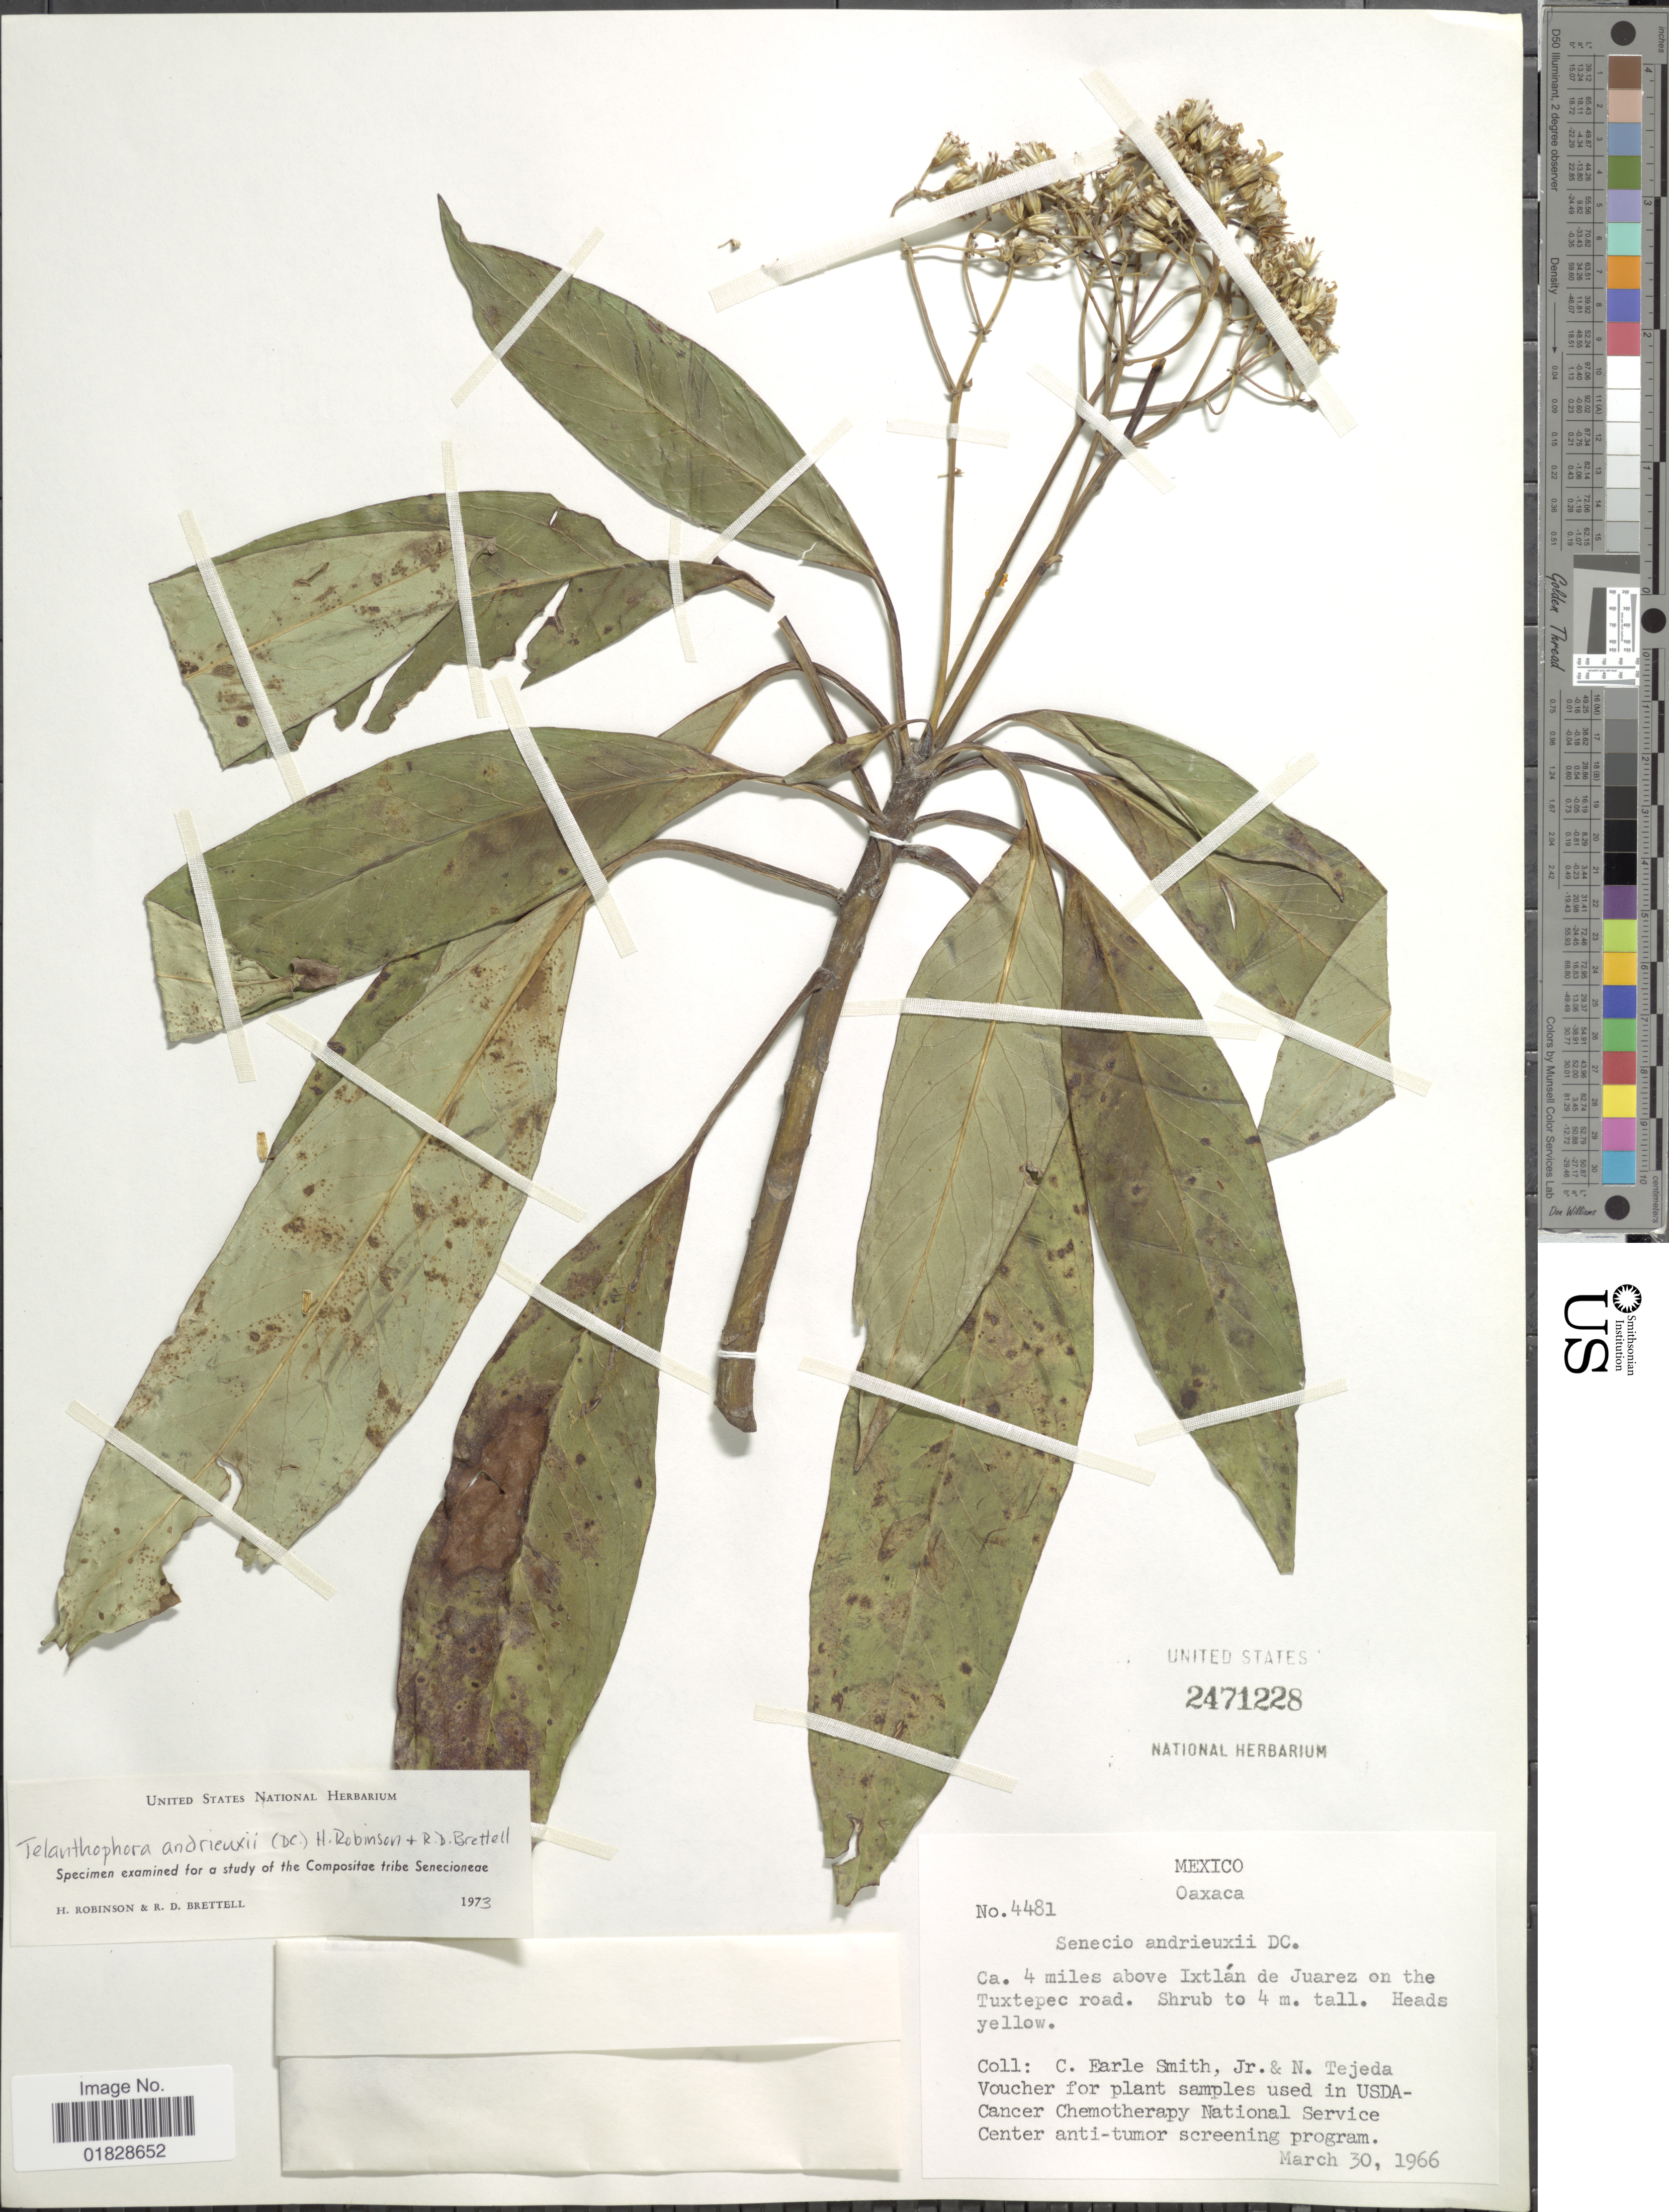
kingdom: Plantae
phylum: Tracheophyta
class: Magnoliopsida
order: Asterales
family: Asteraceae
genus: Telanthophora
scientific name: Telanthophora andrieuxii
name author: (DC.) H. Rob. & Brettell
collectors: C. E. Smith Jr. & N. Tejeda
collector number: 4481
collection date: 1966-03-30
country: Mexico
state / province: Oaxaca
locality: Ca. 4 miles above Ixtlán de Juarez on the Tuxtepec road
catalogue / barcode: US 2471228